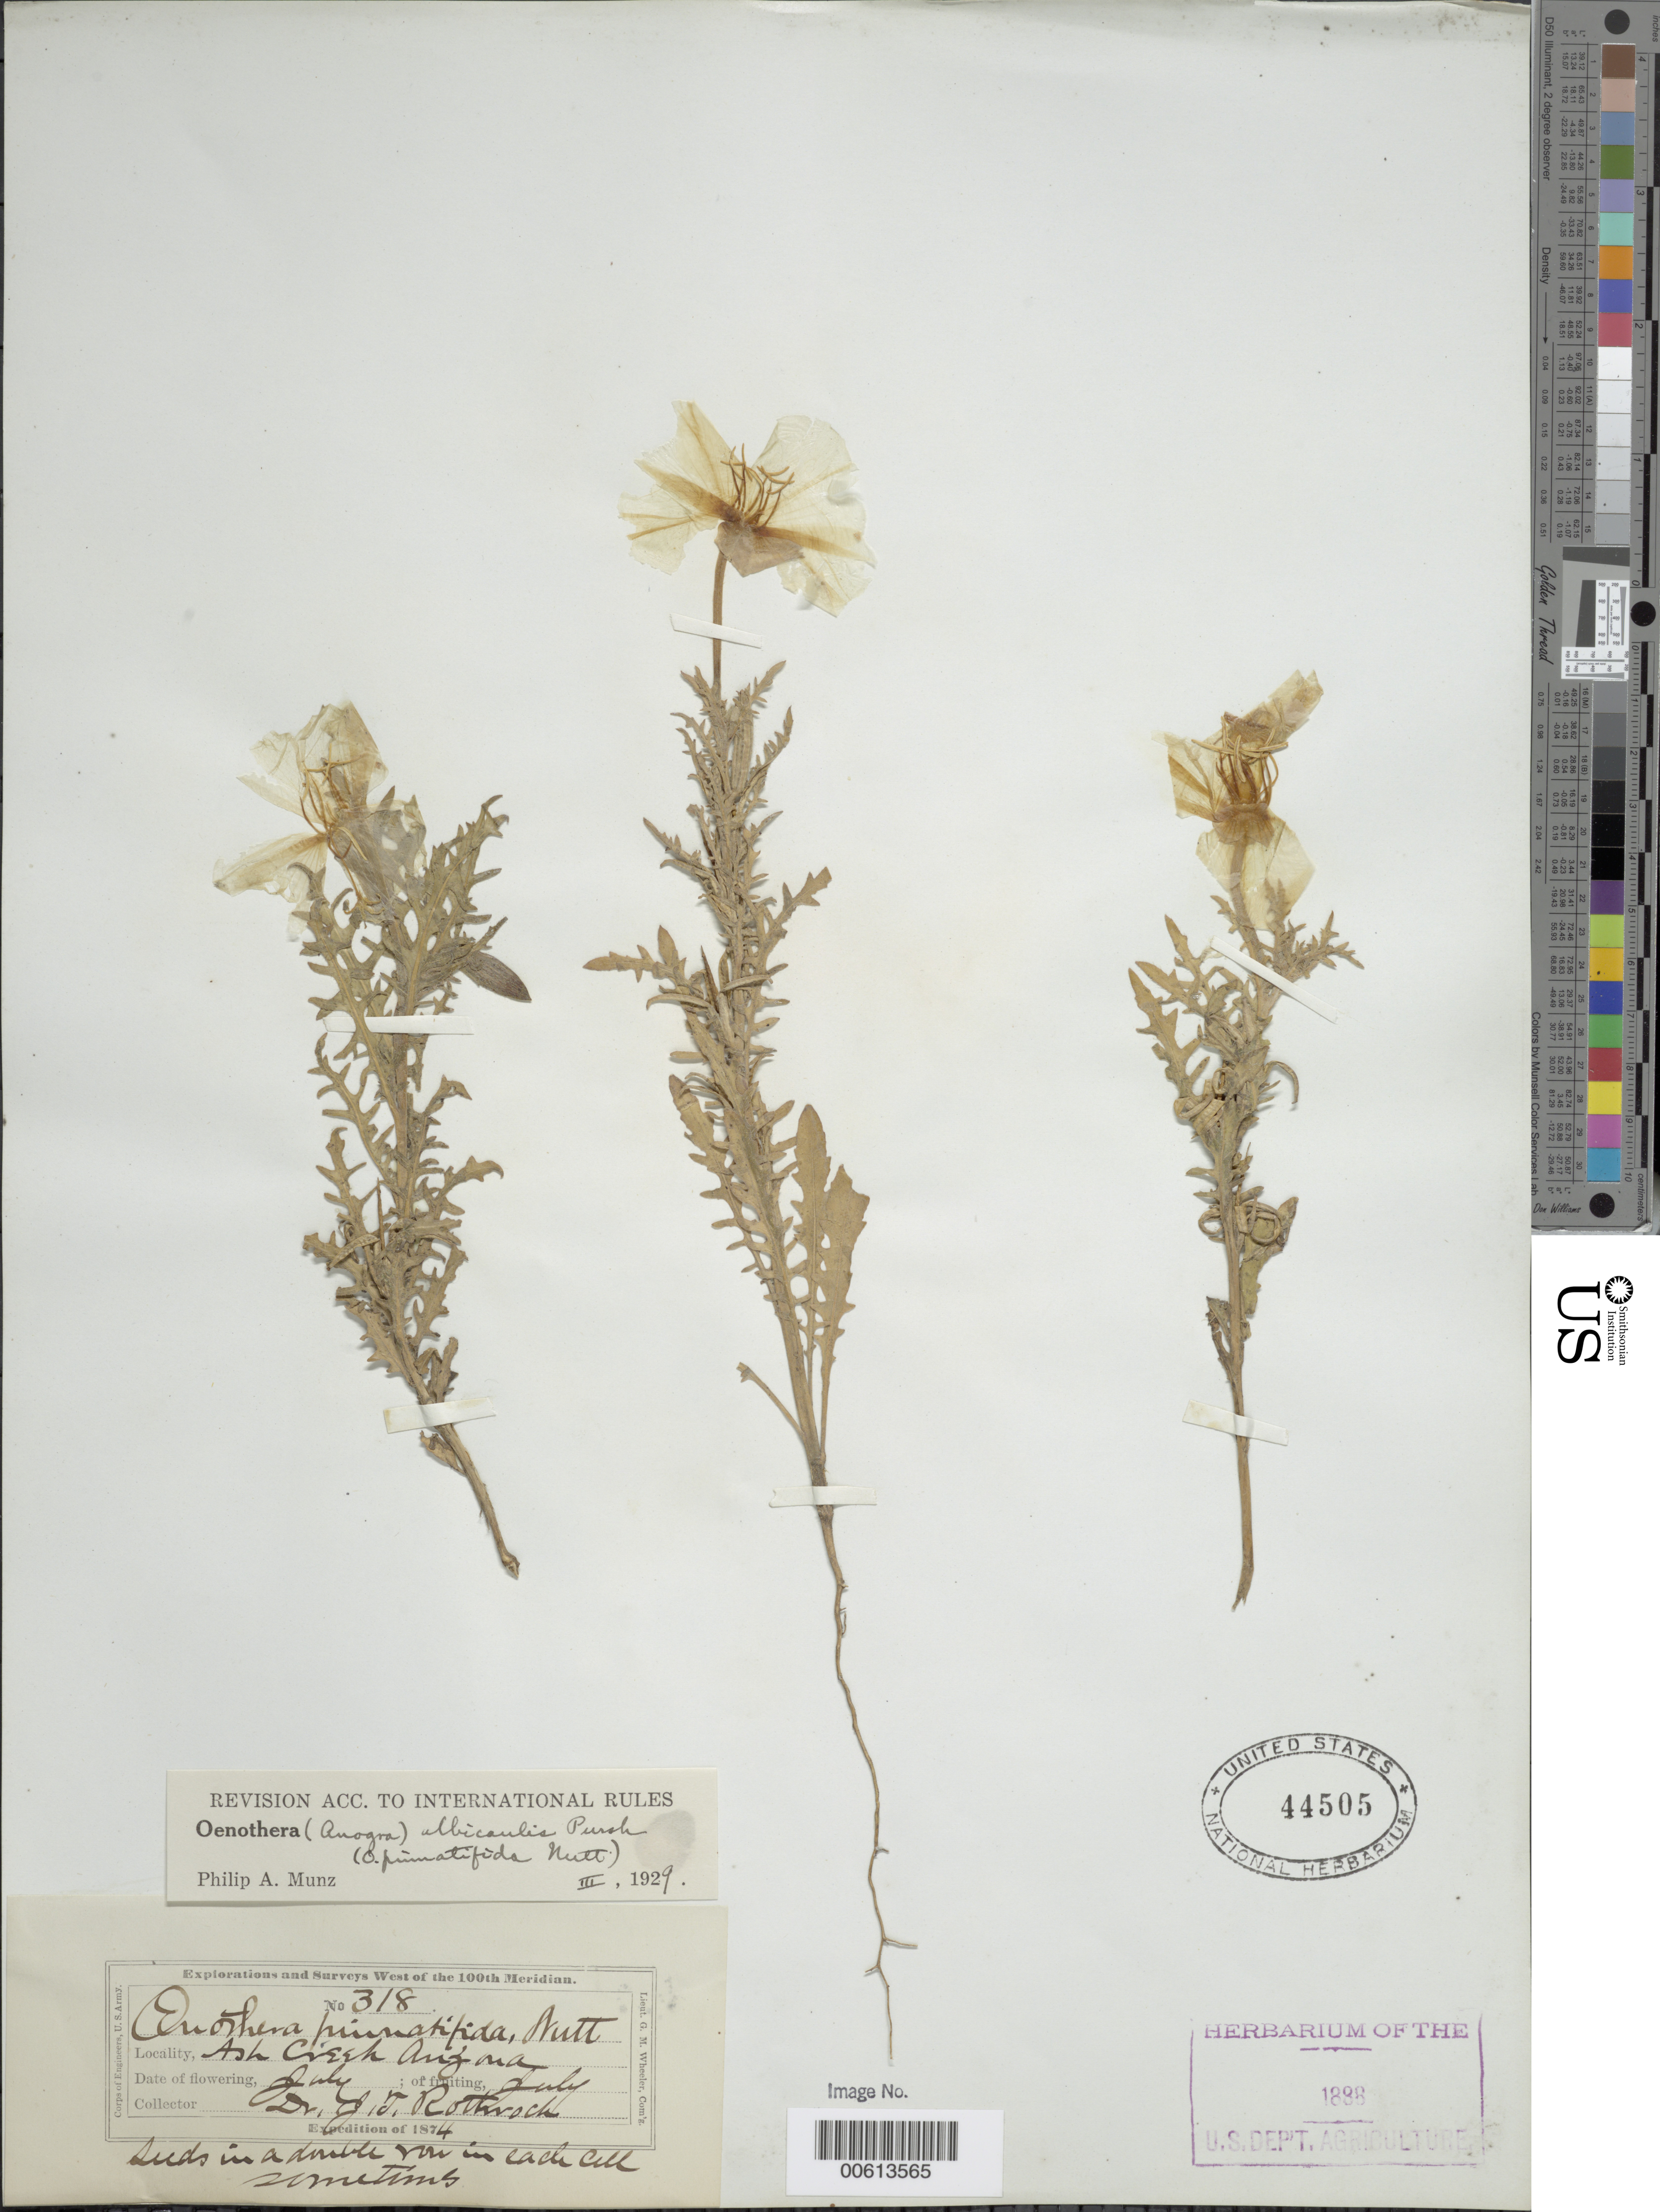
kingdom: Plantae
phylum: Tracheophyta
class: Magnoliopsida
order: Myrtales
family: Onagraceae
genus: Oenothera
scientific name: Oenothera albicaulis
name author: Pursh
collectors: J. T. Rothrock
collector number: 318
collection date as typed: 1874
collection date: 1874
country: United States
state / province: Arizona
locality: Ash Creek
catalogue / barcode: US 44505